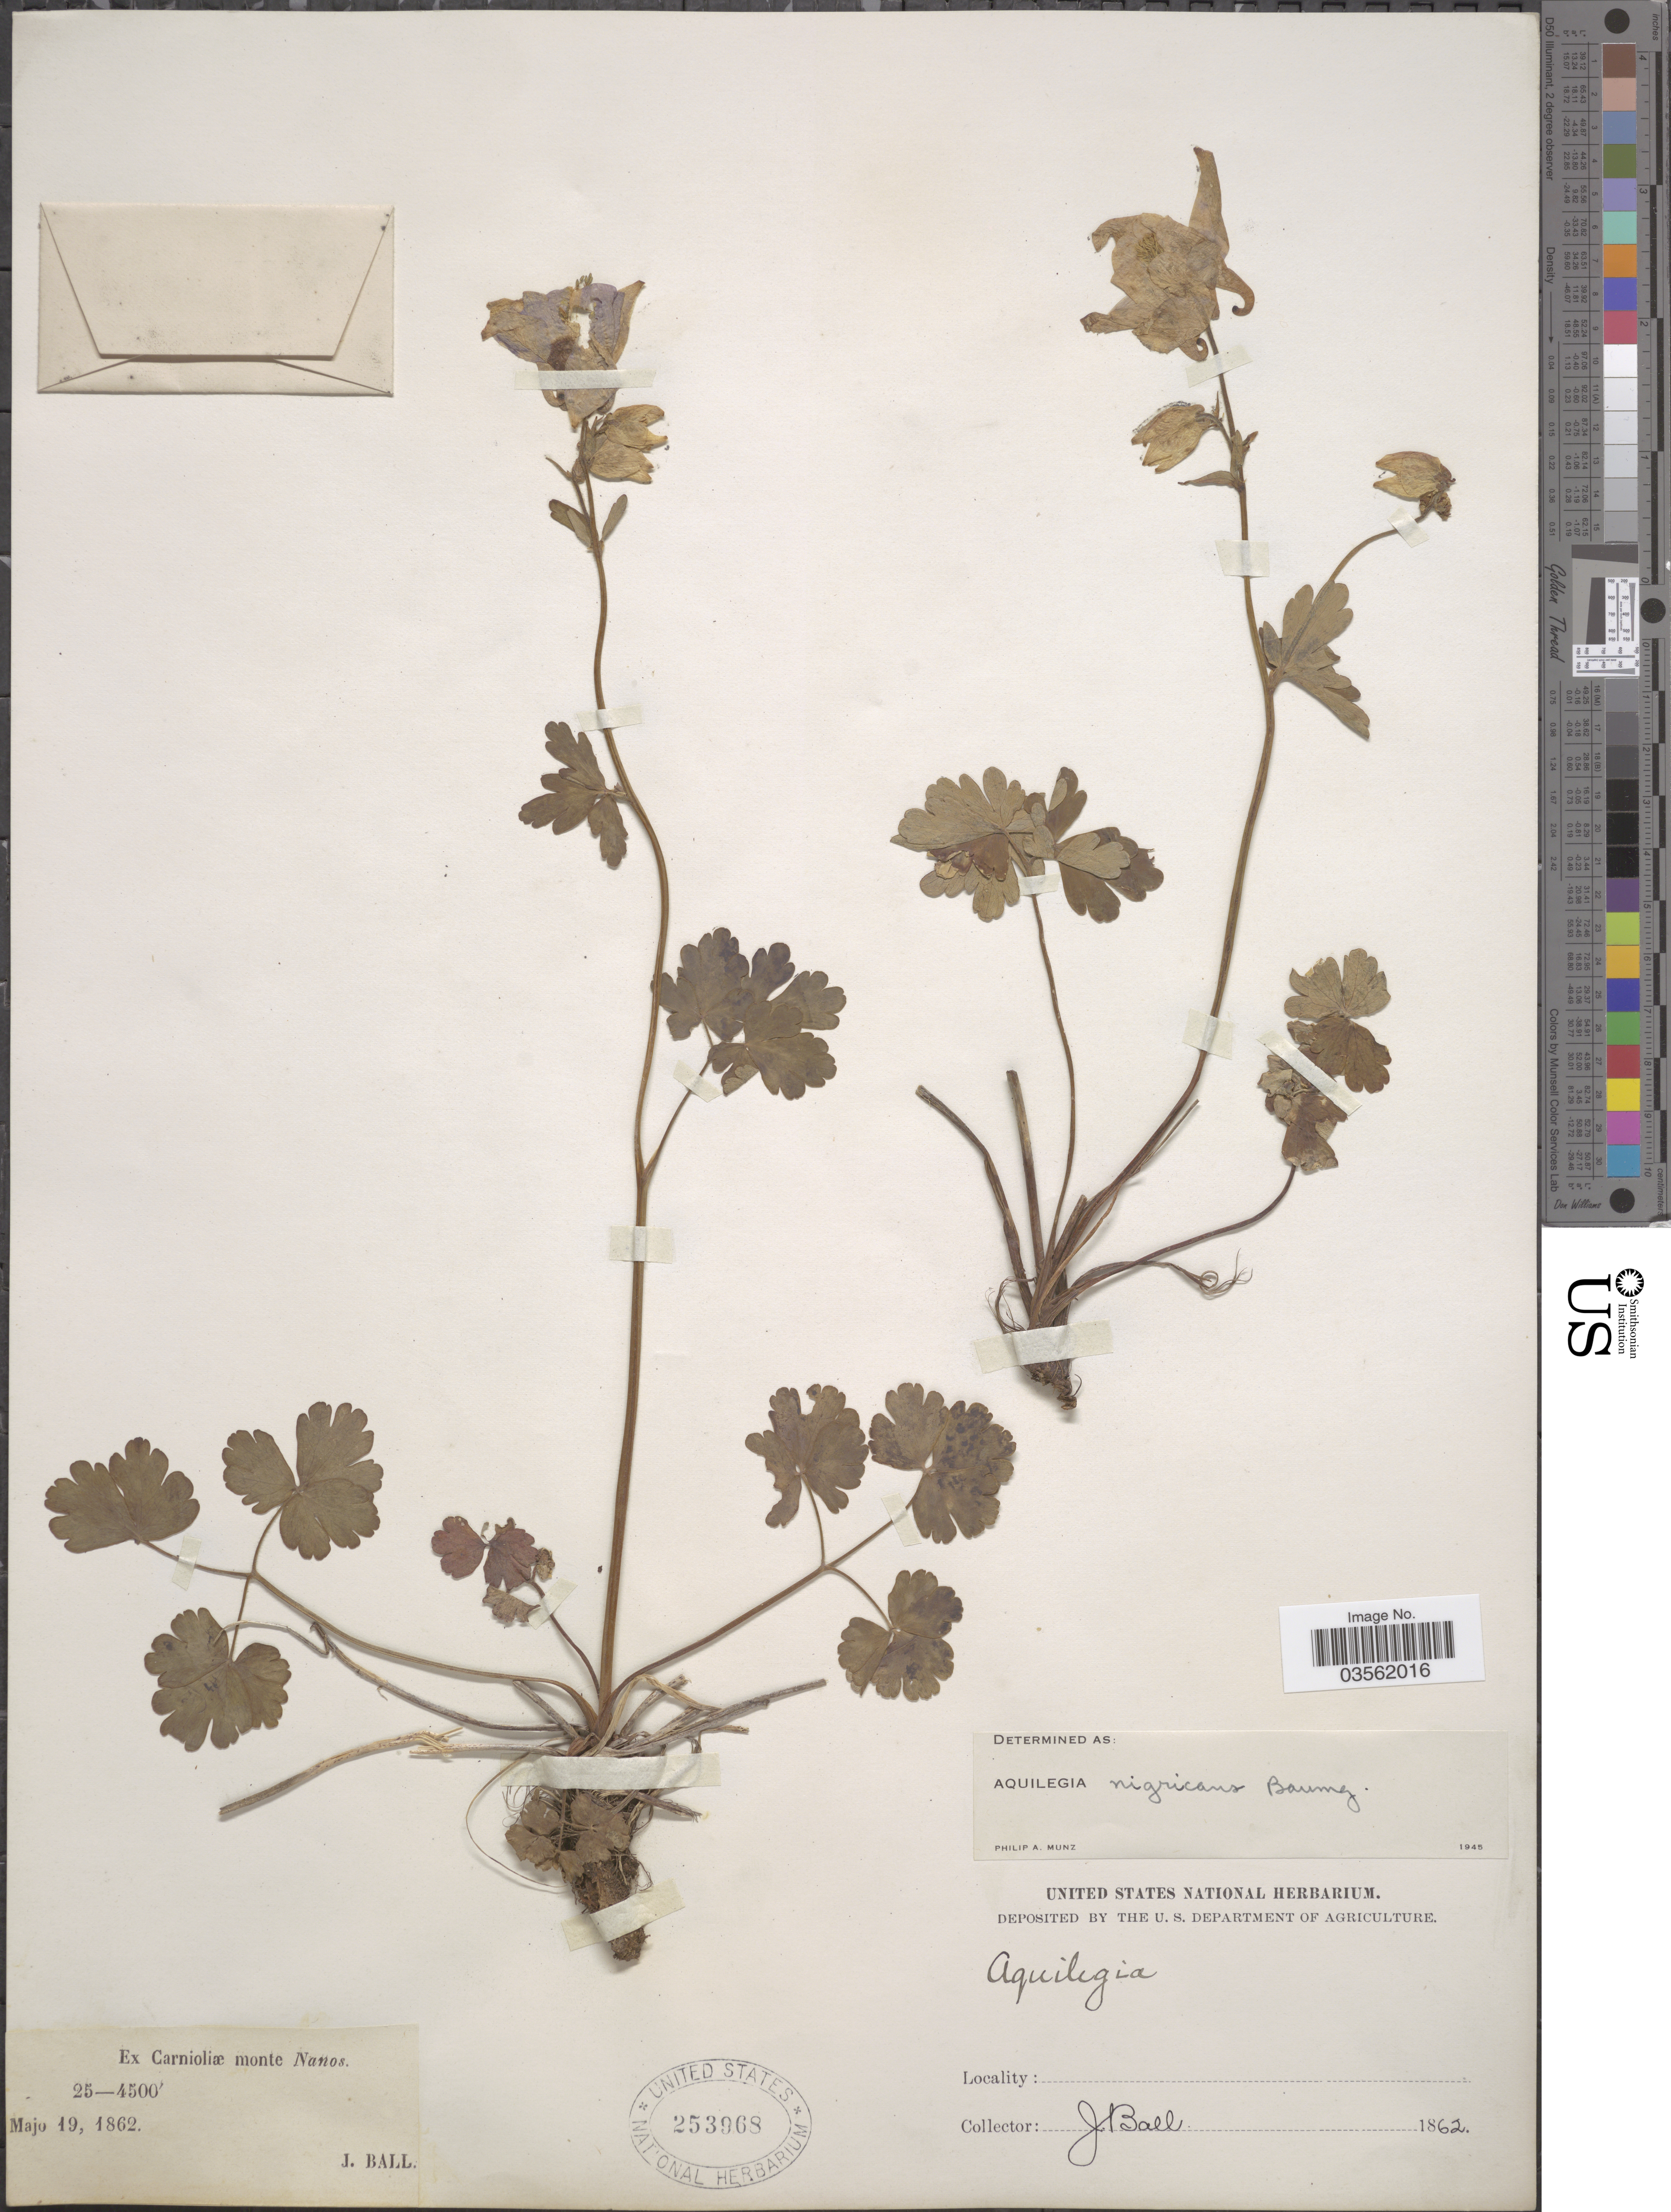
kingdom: Plantae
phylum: Tracheophyta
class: Magnoliopsida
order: Ranunculales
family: Ranunculaceae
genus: Aquilegia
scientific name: Aquilegia nigricans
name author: Baumg.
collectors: J. Ball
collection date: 1862-05-19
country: Slovenia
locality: Ex Carnioliæ monte Nanos.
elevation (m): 762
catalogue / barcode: US 253968